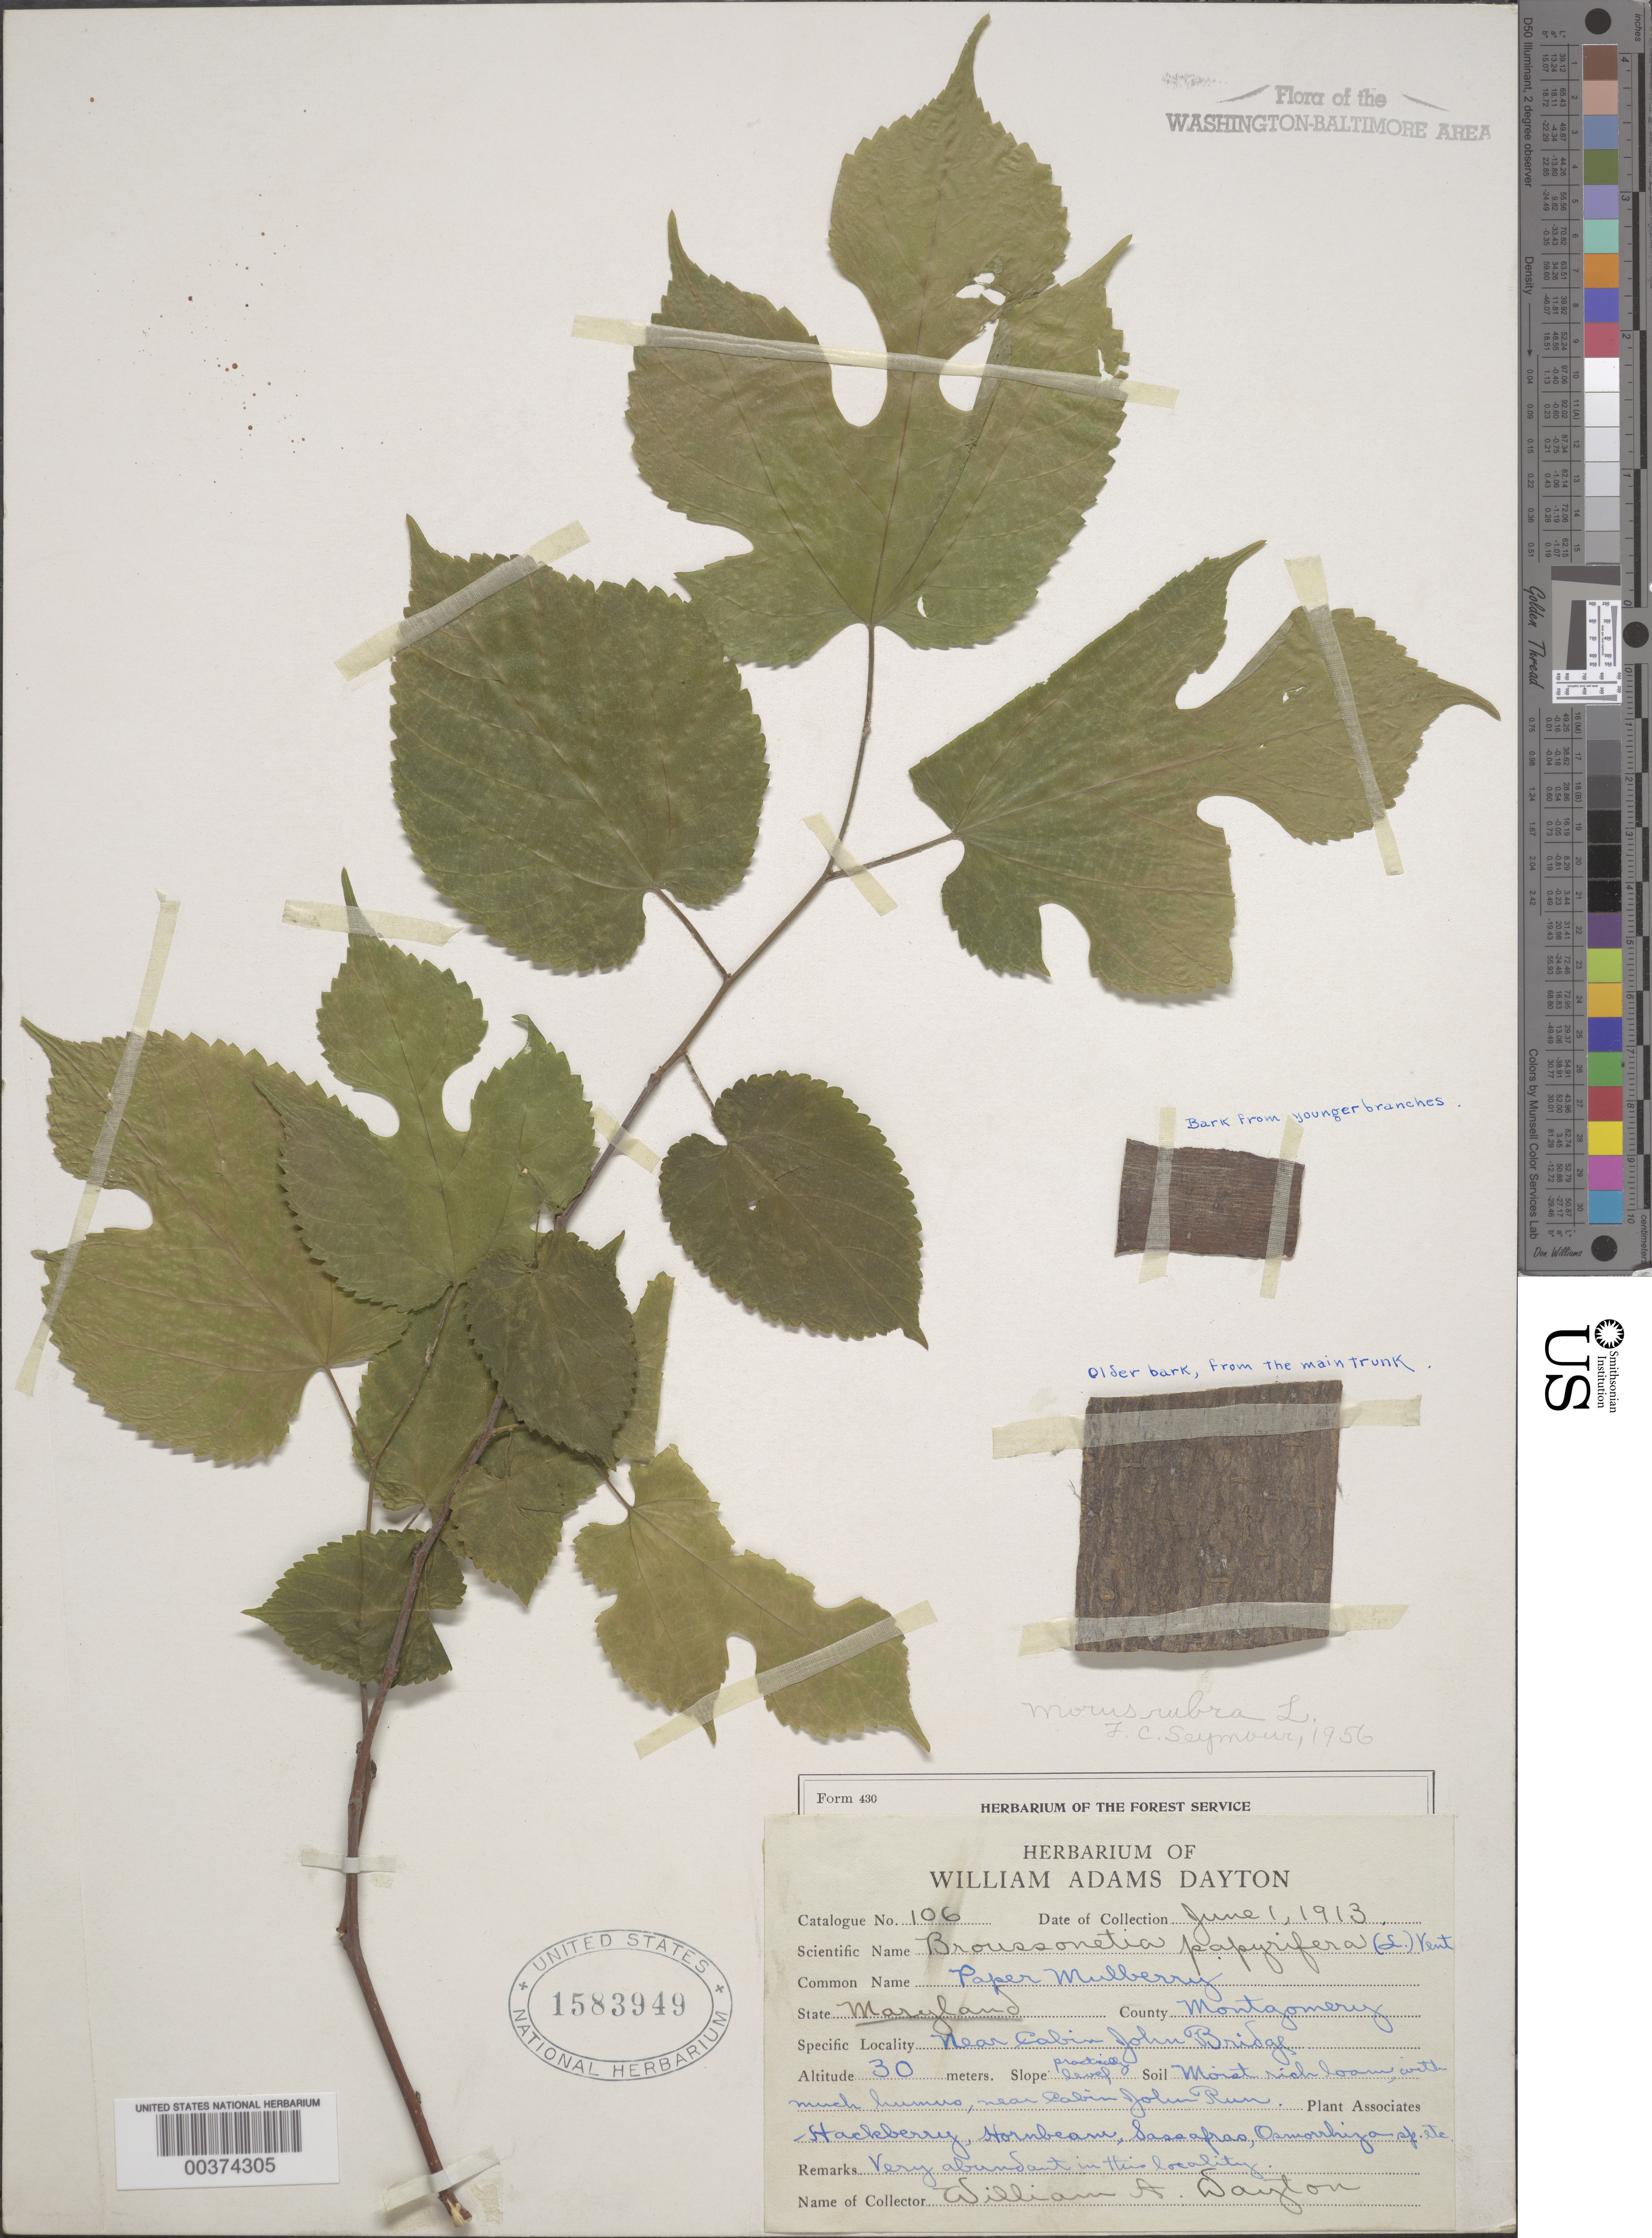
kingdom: Plantae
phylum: Tracheophyta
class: Magnoliopsida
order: Rosales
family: Moraceae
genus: Morus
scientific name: Morus rubra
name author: L.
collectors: W. Dayton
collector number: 106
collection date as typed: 01 Jun 1913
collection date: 1913-06-01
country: United States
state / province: Maryland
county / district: Montgomery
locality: Cabin John Bridge vicinity C. & O. Canal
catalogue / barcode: US 1583949